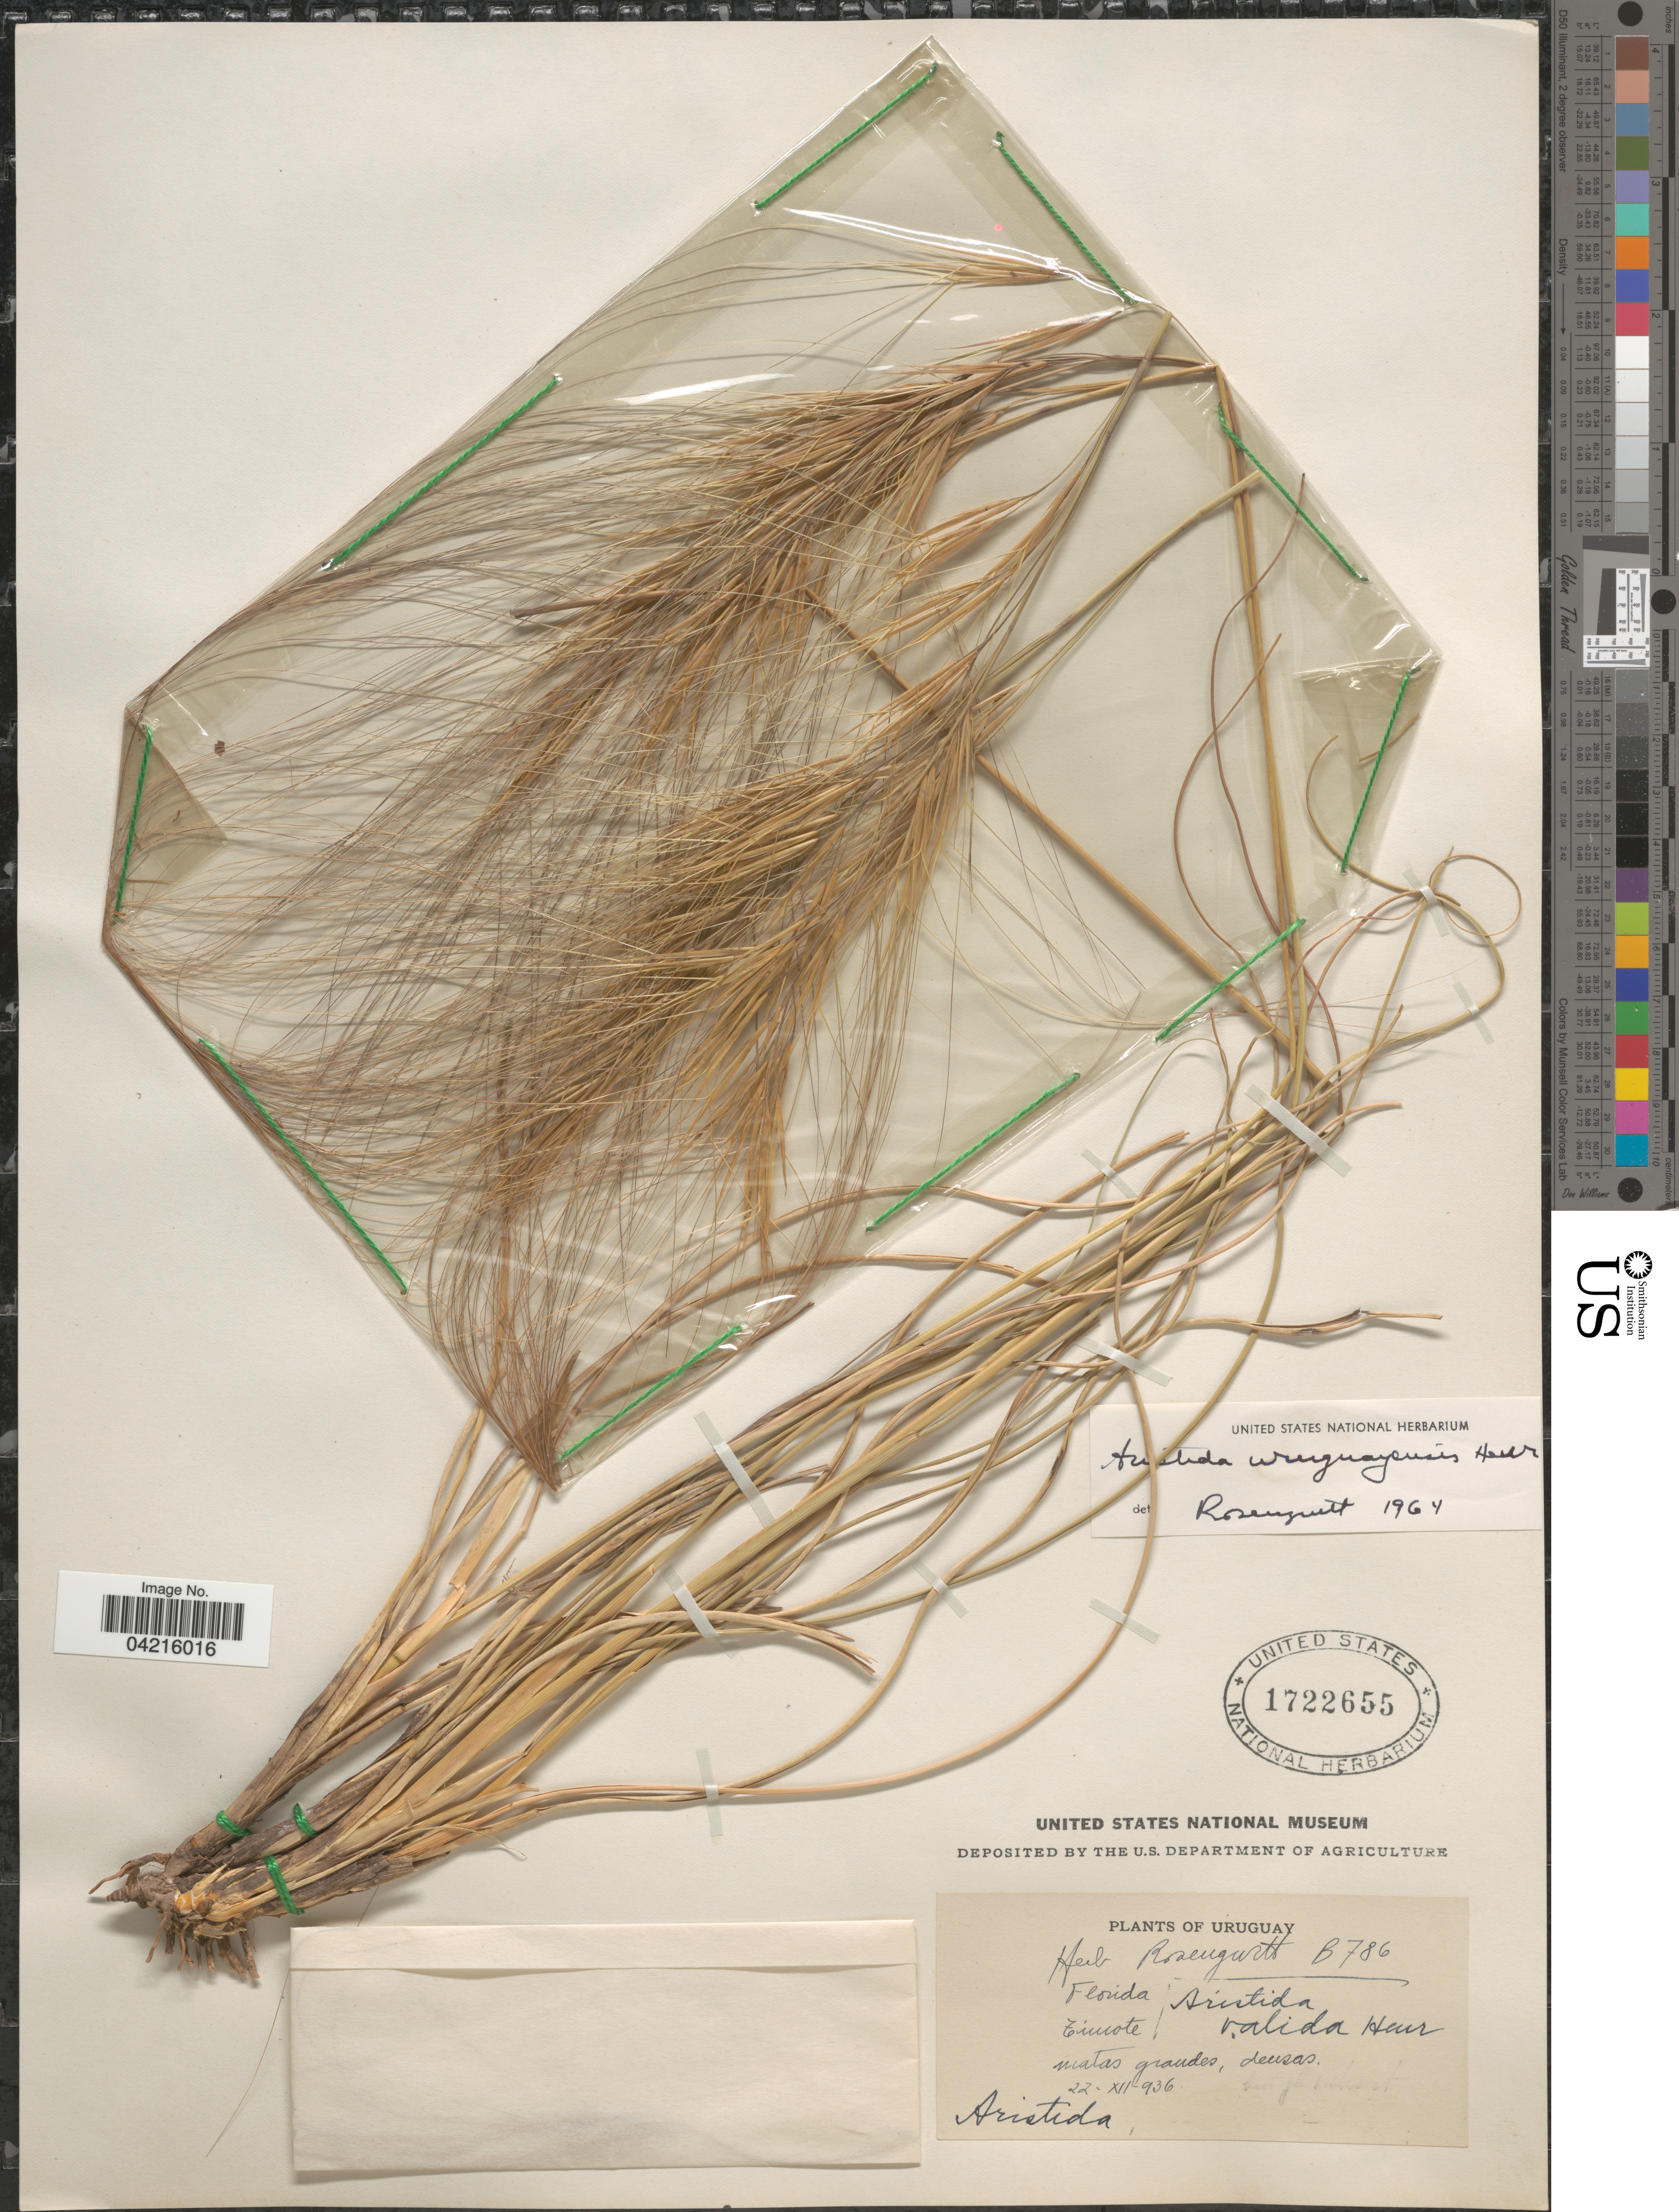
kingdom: Plantae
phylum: Tracheophyta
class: Liliopsida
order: Poales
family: Poaceae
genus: Aristida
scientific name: Aristida uruguayensis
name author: Henr.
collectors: ex herb. Rosengurtt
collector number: B786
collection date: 1936-12-22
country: Uruguay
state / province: Florida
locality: Timote.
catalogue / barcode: US 1722655